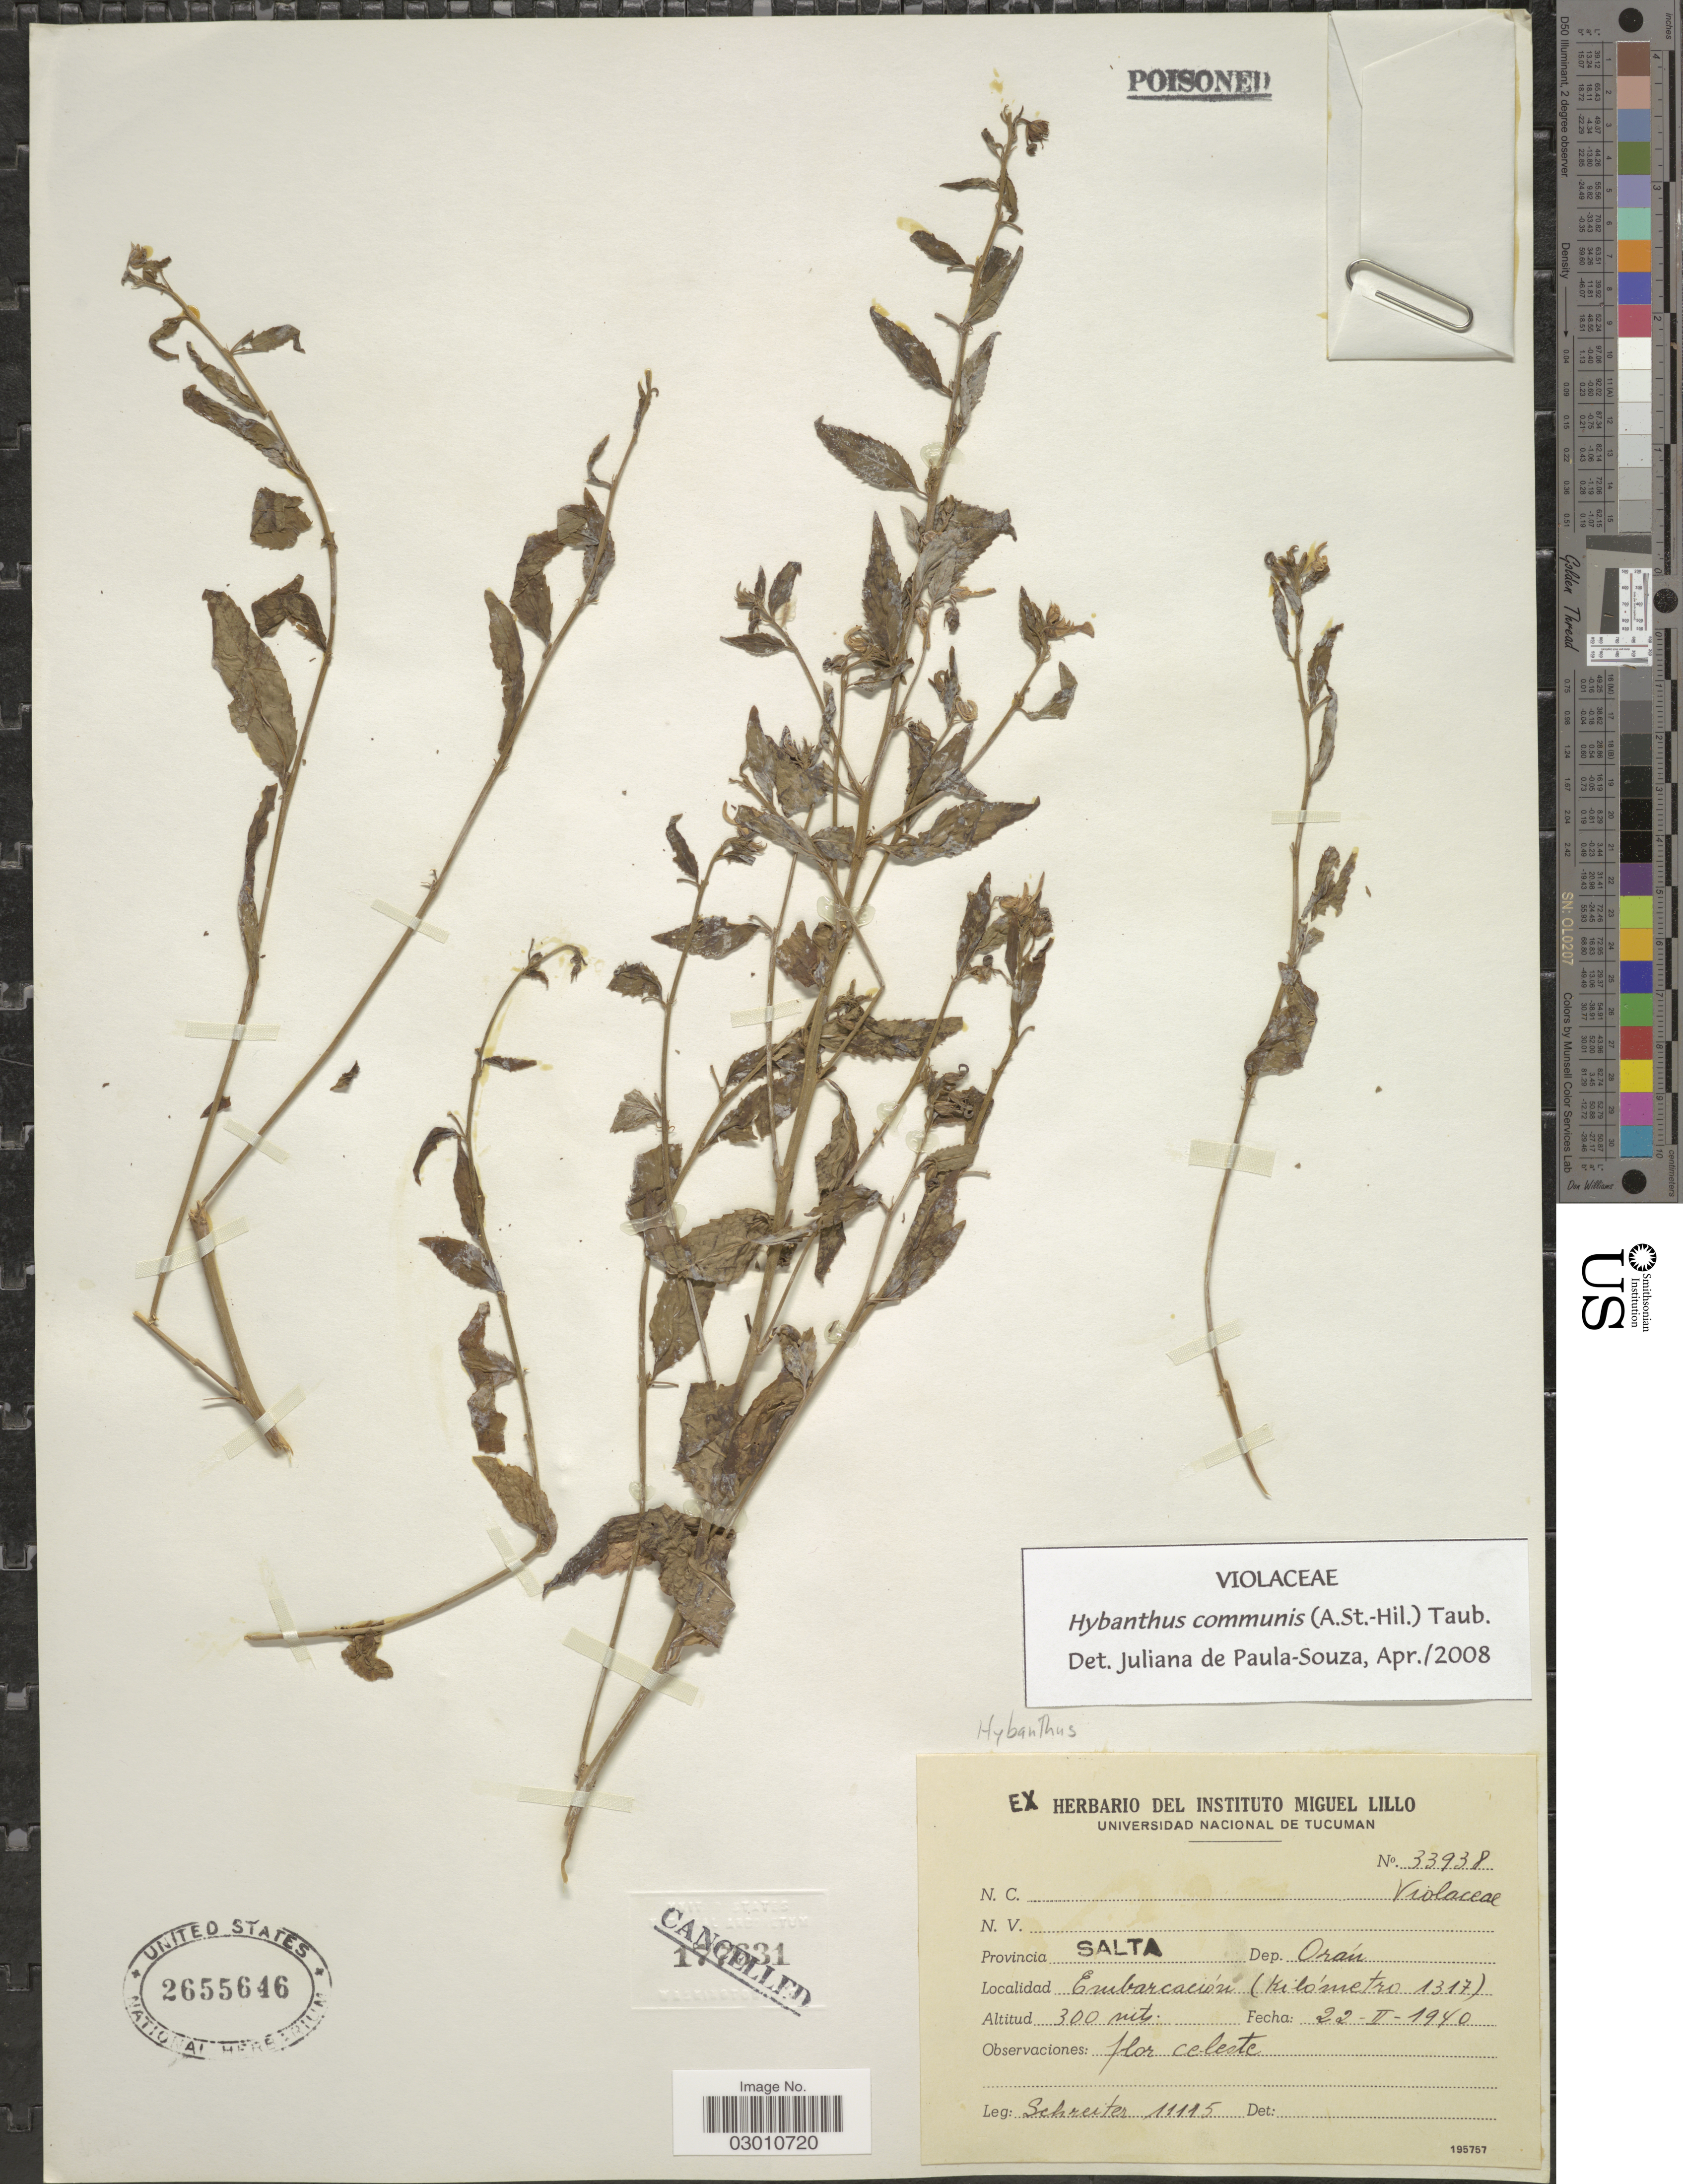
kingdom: Plantae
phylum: Tracheophyta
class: Magnoliopsida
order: Malpighiales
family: Violaceae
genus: Pombalia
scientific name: Pombalia communis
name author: (A. St.-Hil.) Paula-Souza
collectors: -. Schreiter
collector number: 11115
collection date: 1940-02-22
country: Argentina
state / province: Salta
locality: Dep. Orán. Embarcación (Kilómetro 1317).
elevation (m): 300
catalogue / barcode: US 2655646